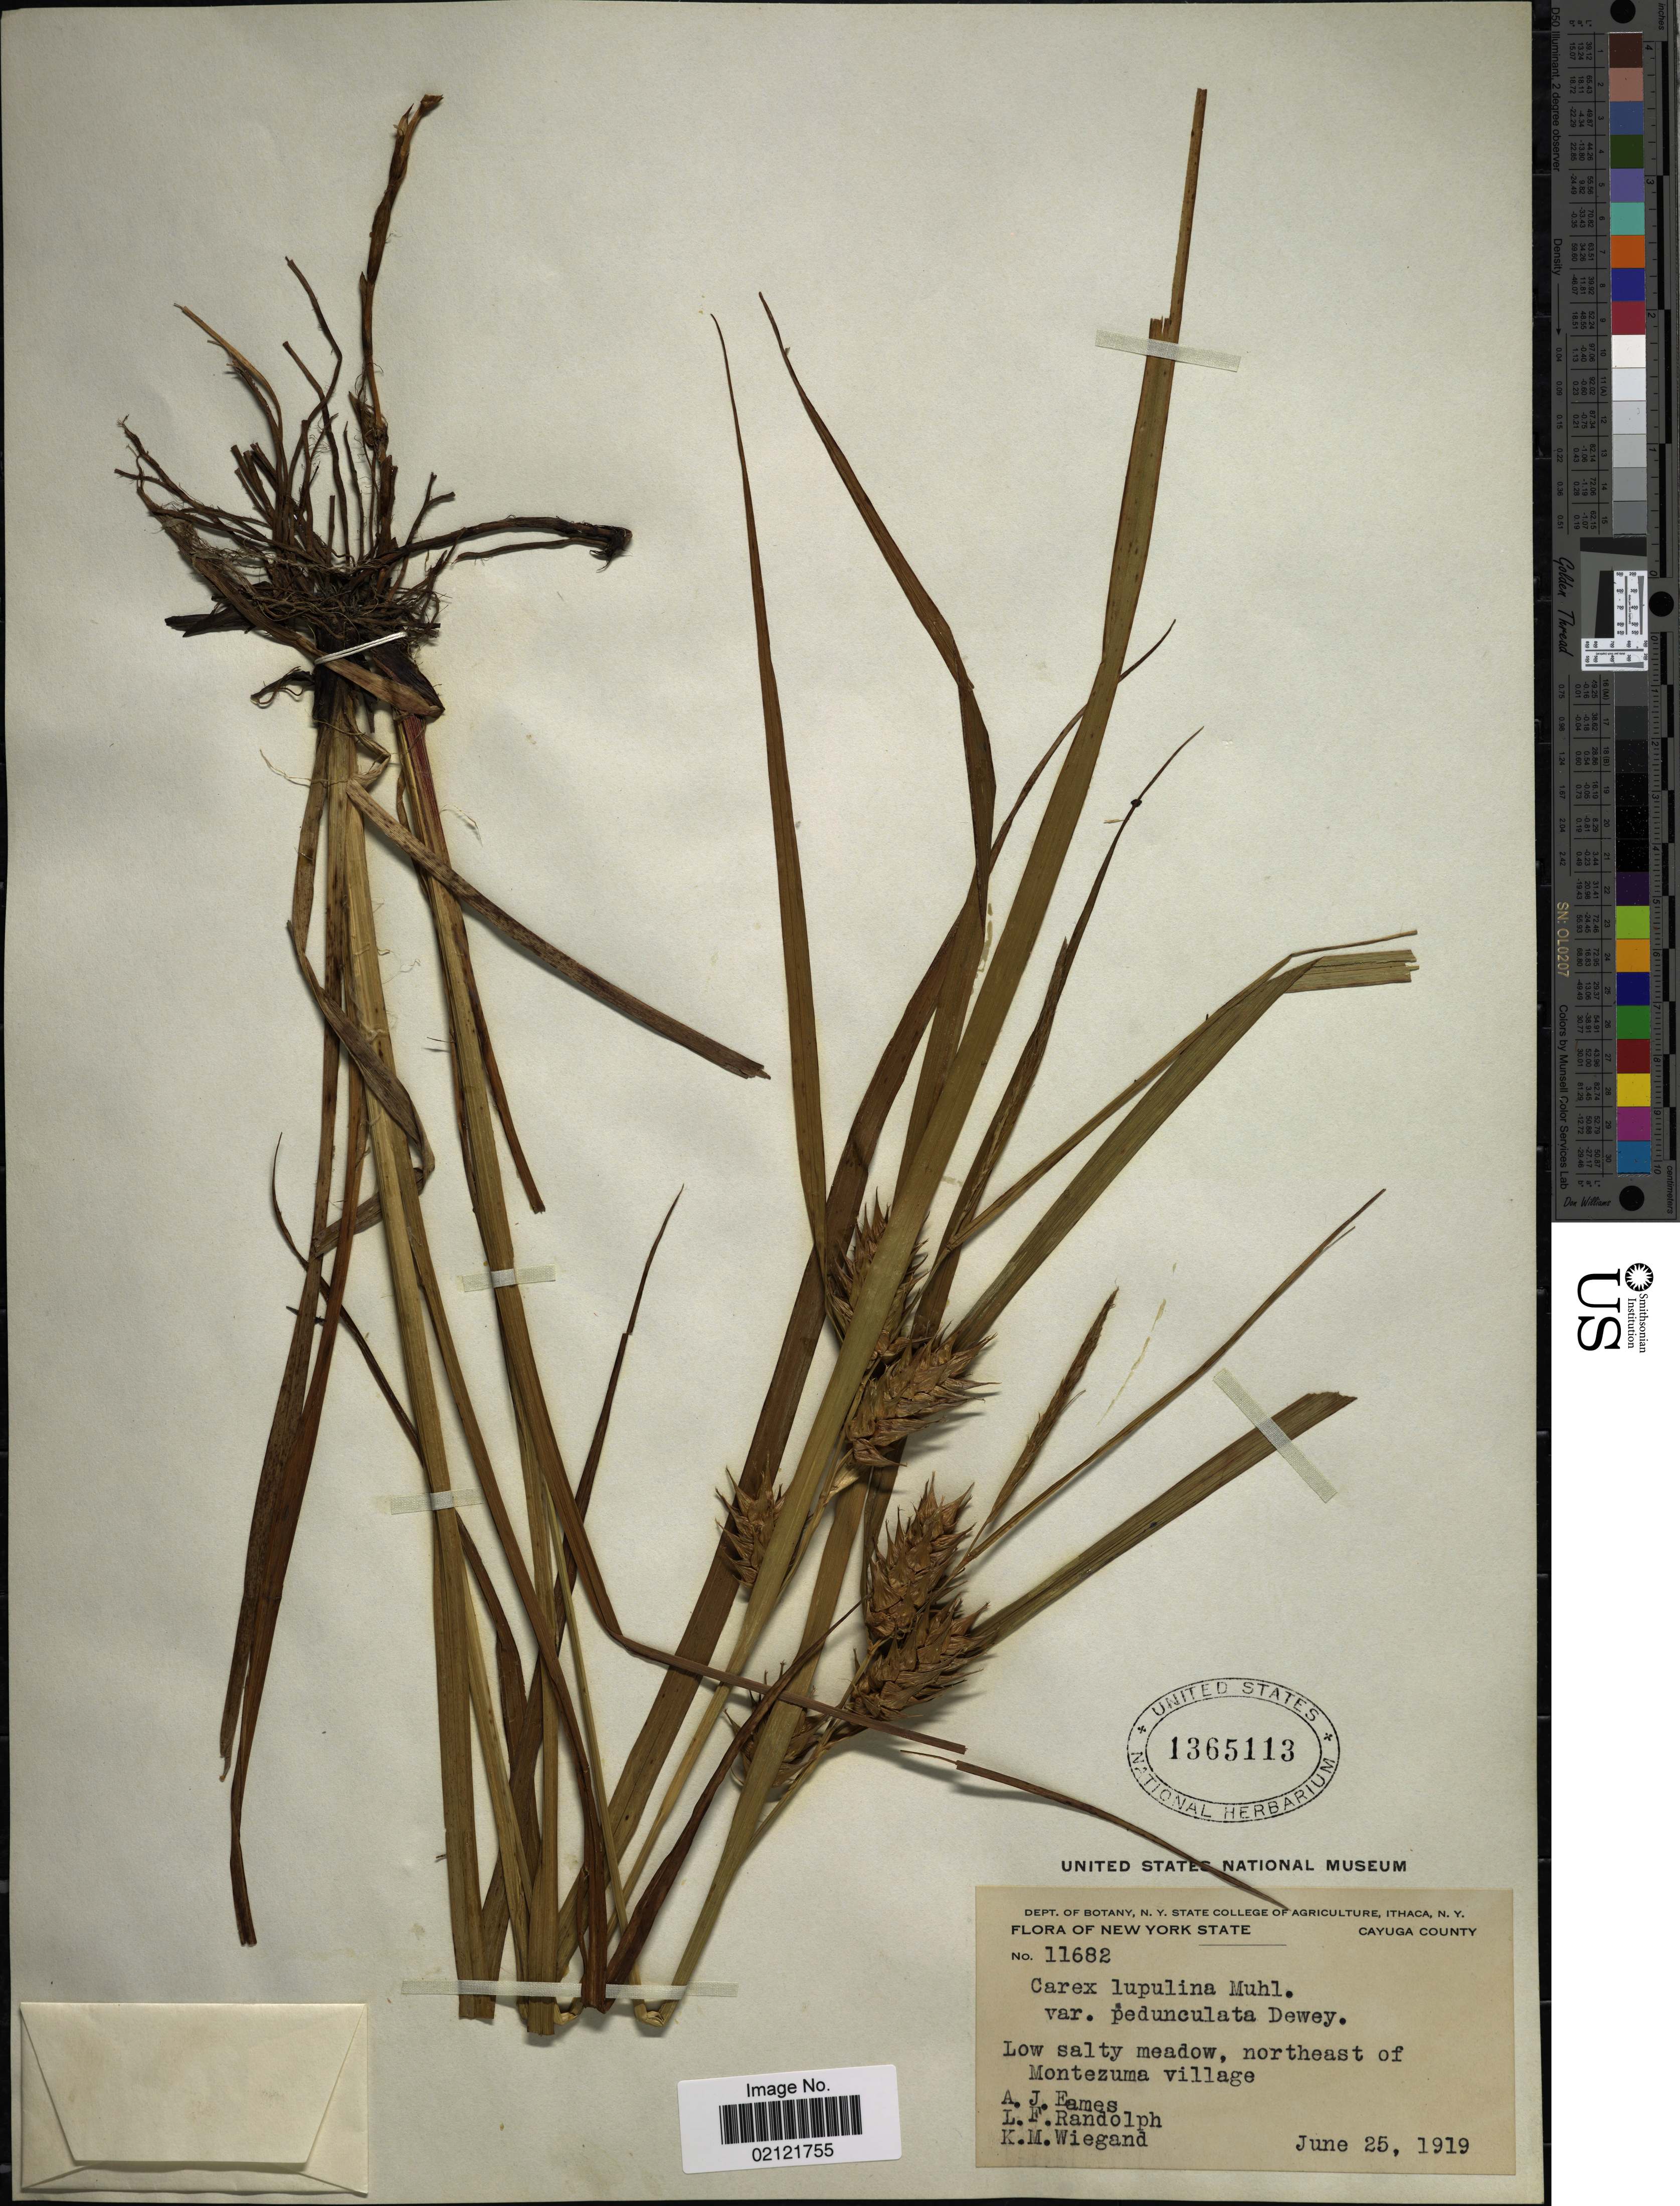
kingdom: Plantae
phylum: Tracheophyta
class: Liliopsida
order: Poales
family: Cyperaceae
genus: Carex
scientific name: Carex lupulina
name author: Muhl. ex Willd.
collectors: A. J. Eames, L. F. Randolph & K. M. Wiegand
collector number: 11682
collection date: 1919-06-25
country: United States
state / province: New York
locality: Low salty meadow, northeast of Montezuma village, Cayuga County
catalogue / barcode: US 1365113